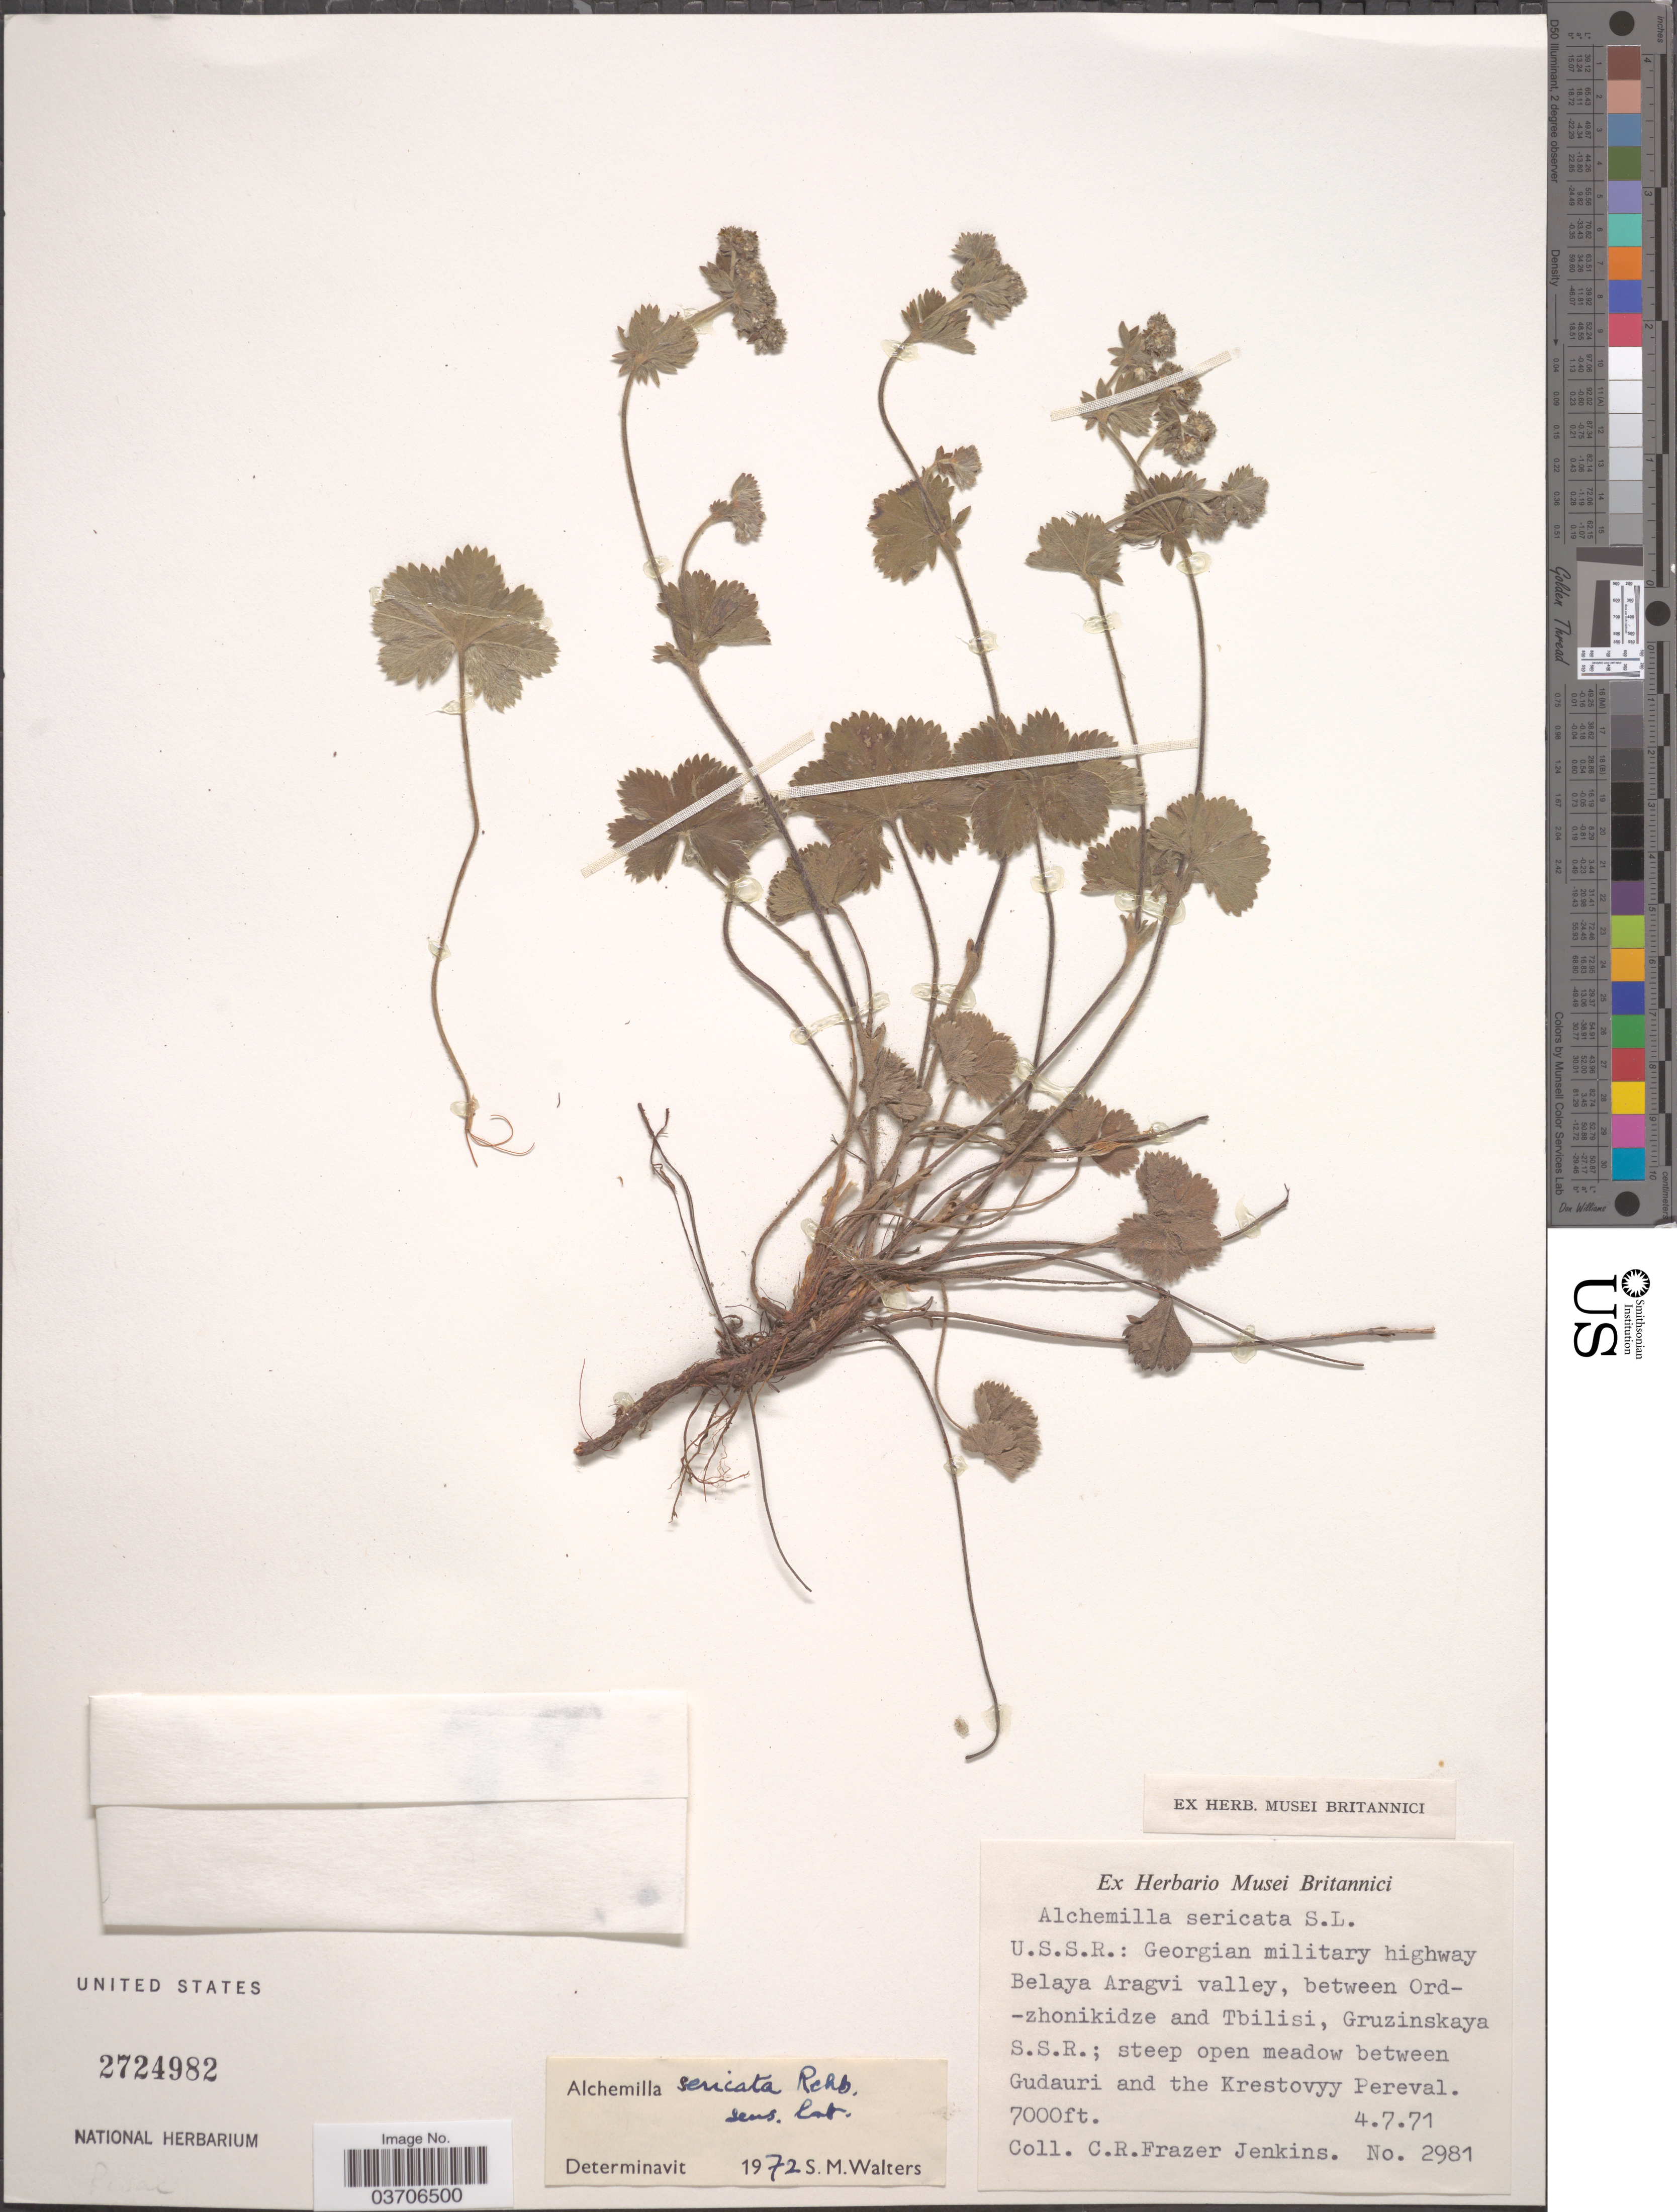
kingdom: Plantae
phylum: Tracheophyta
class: Magnoliopsida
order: Rosales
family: Rosaceae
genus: Alchemilla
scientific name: Alchemilla sericata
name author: Rchb.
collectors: C. R. Fraser-Jenkins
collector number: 2981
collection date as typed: Transcribed d/m/y: 4/7/71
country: Georgia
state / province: Tbilisi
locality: U.S.S.R.: Georgian military highway Belaya Aragvi valley, between Ord-zhonikidze and Tbilisi, Gruzinskaya S.S.R.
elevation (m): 2134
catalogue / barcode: US 2724982